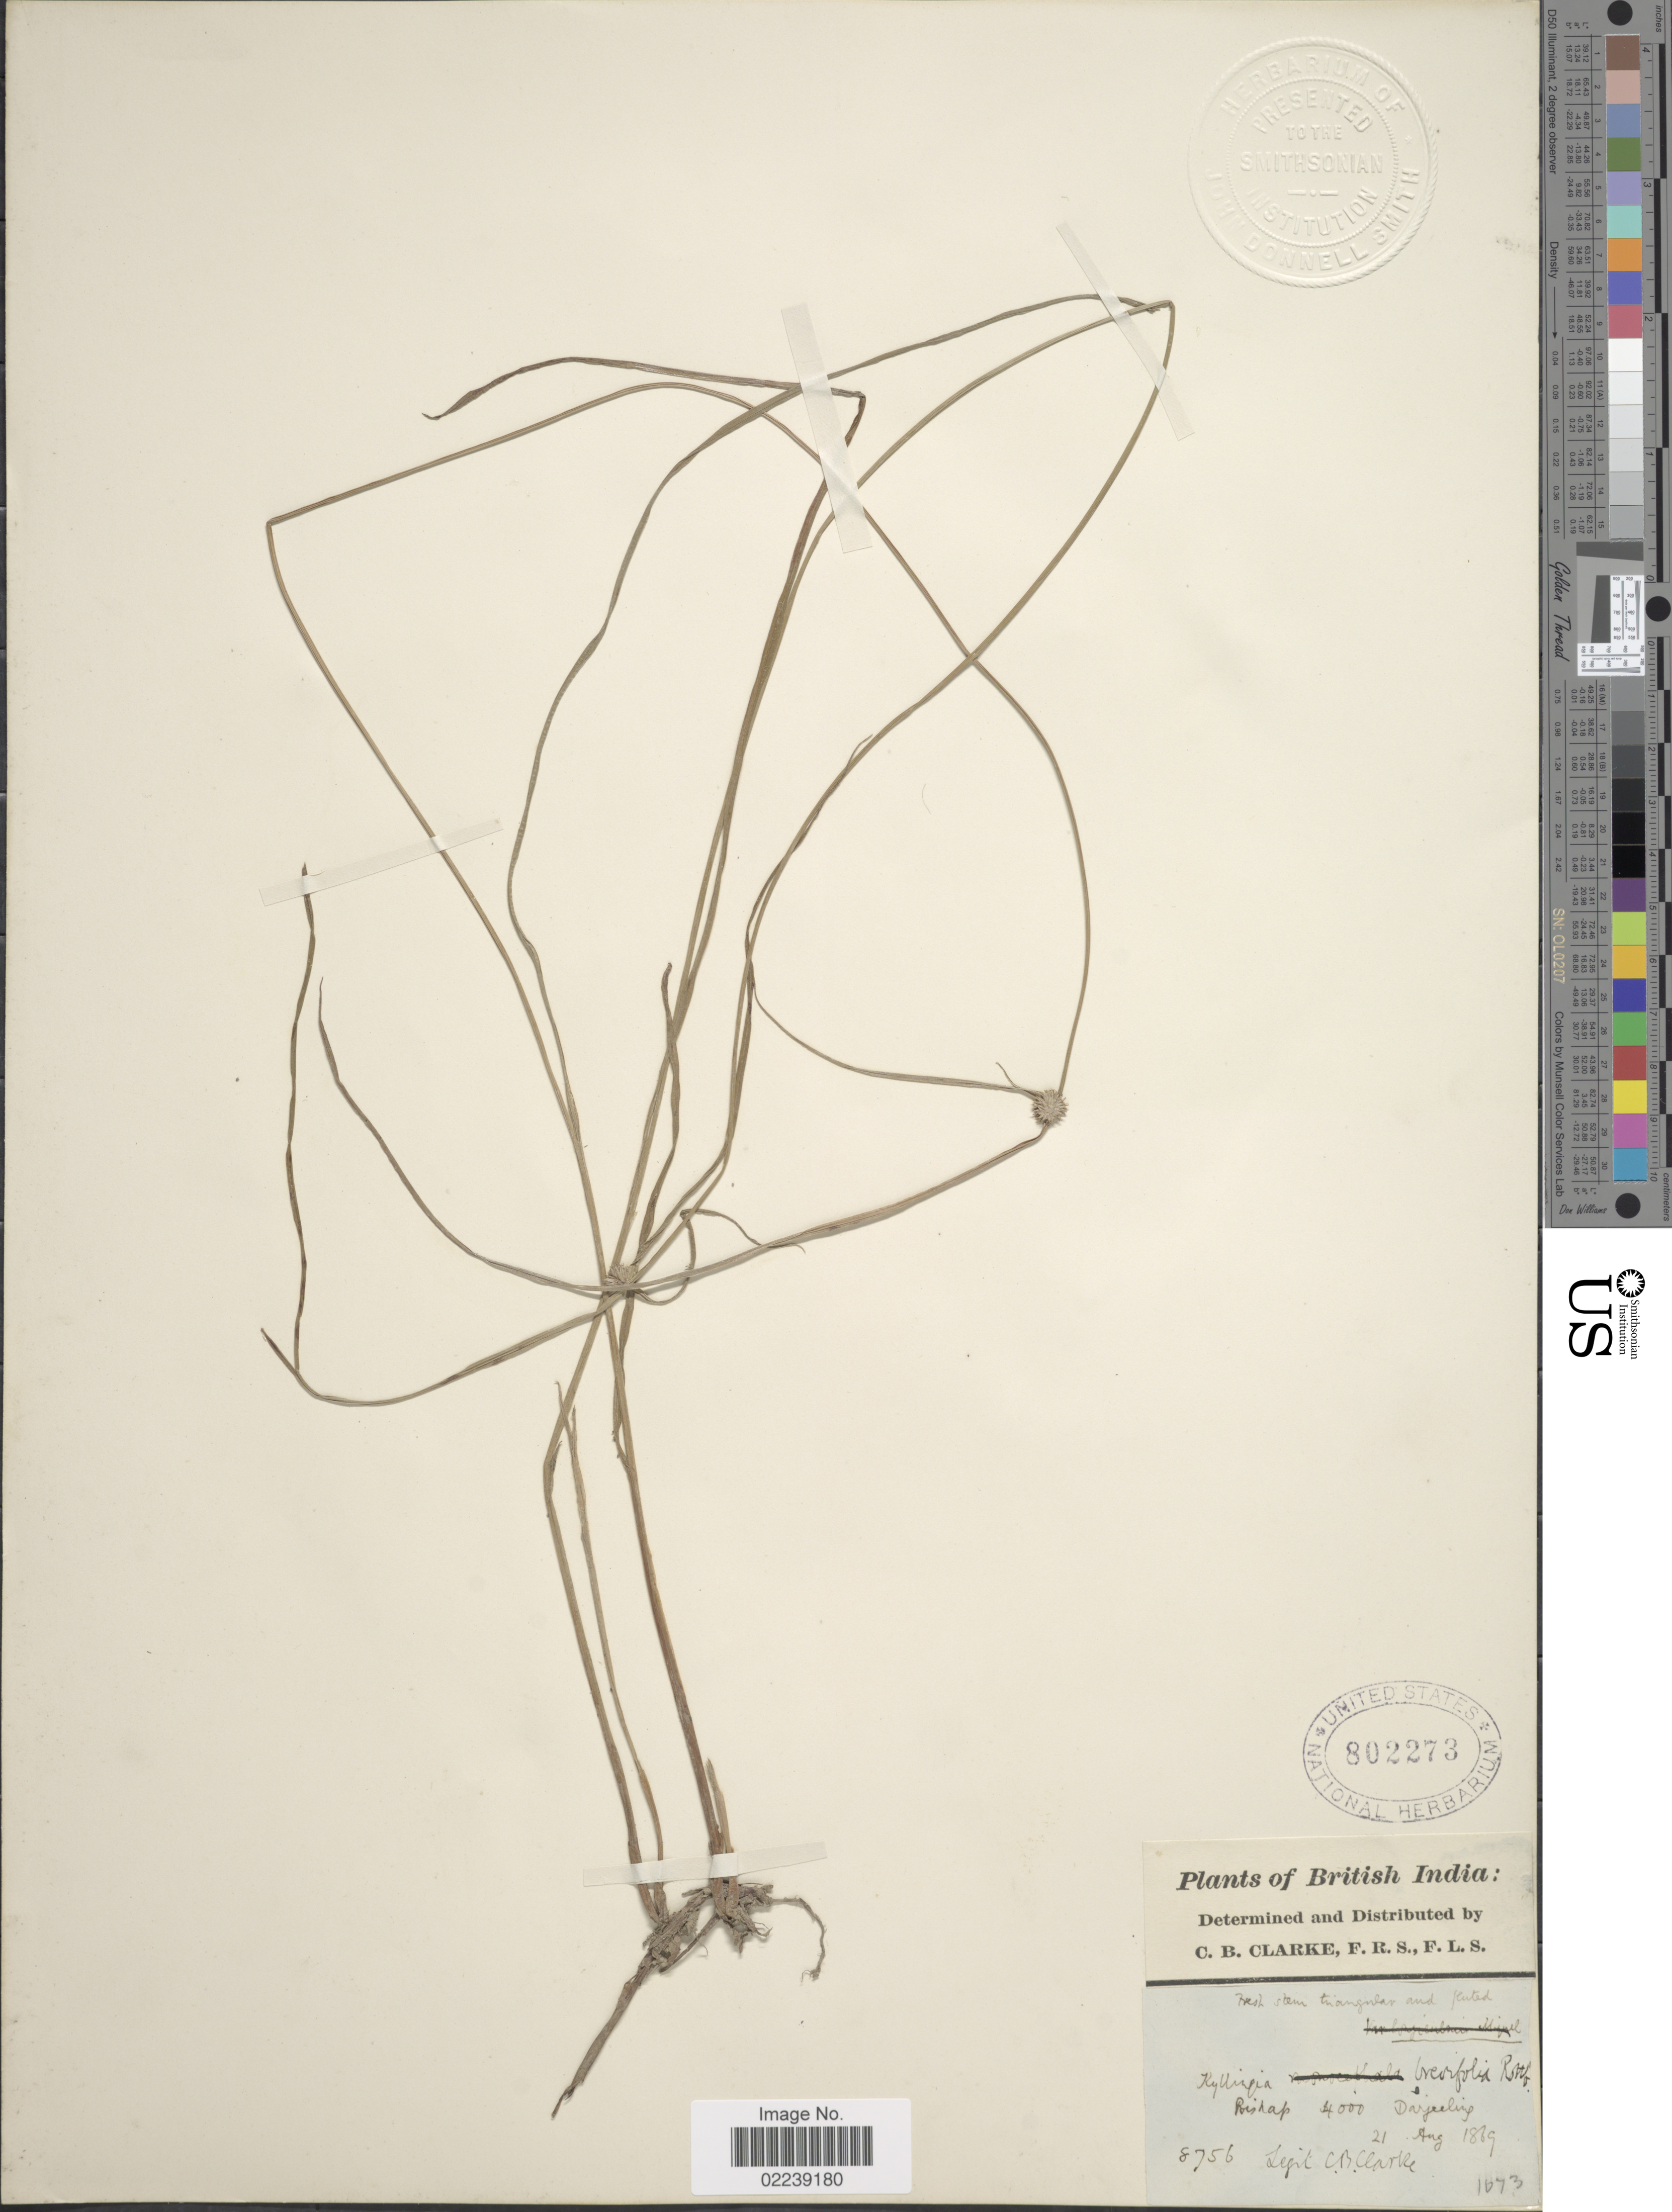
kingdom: Plantae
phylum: Tracheophyta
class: Liliopsida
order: Poales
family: Cyperaceae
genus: Cyperus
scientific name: Cyperus brevifolius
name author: (Rottb.) Hassk.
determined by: Strong, M. T., (US), Smithsonian Institution - National Museum of Natural History (UNITED STATES)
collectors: C. B. Clarke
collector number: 8765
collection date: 1889-08-21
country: India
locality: Rishap, Darjeeling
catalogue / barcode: US 802273